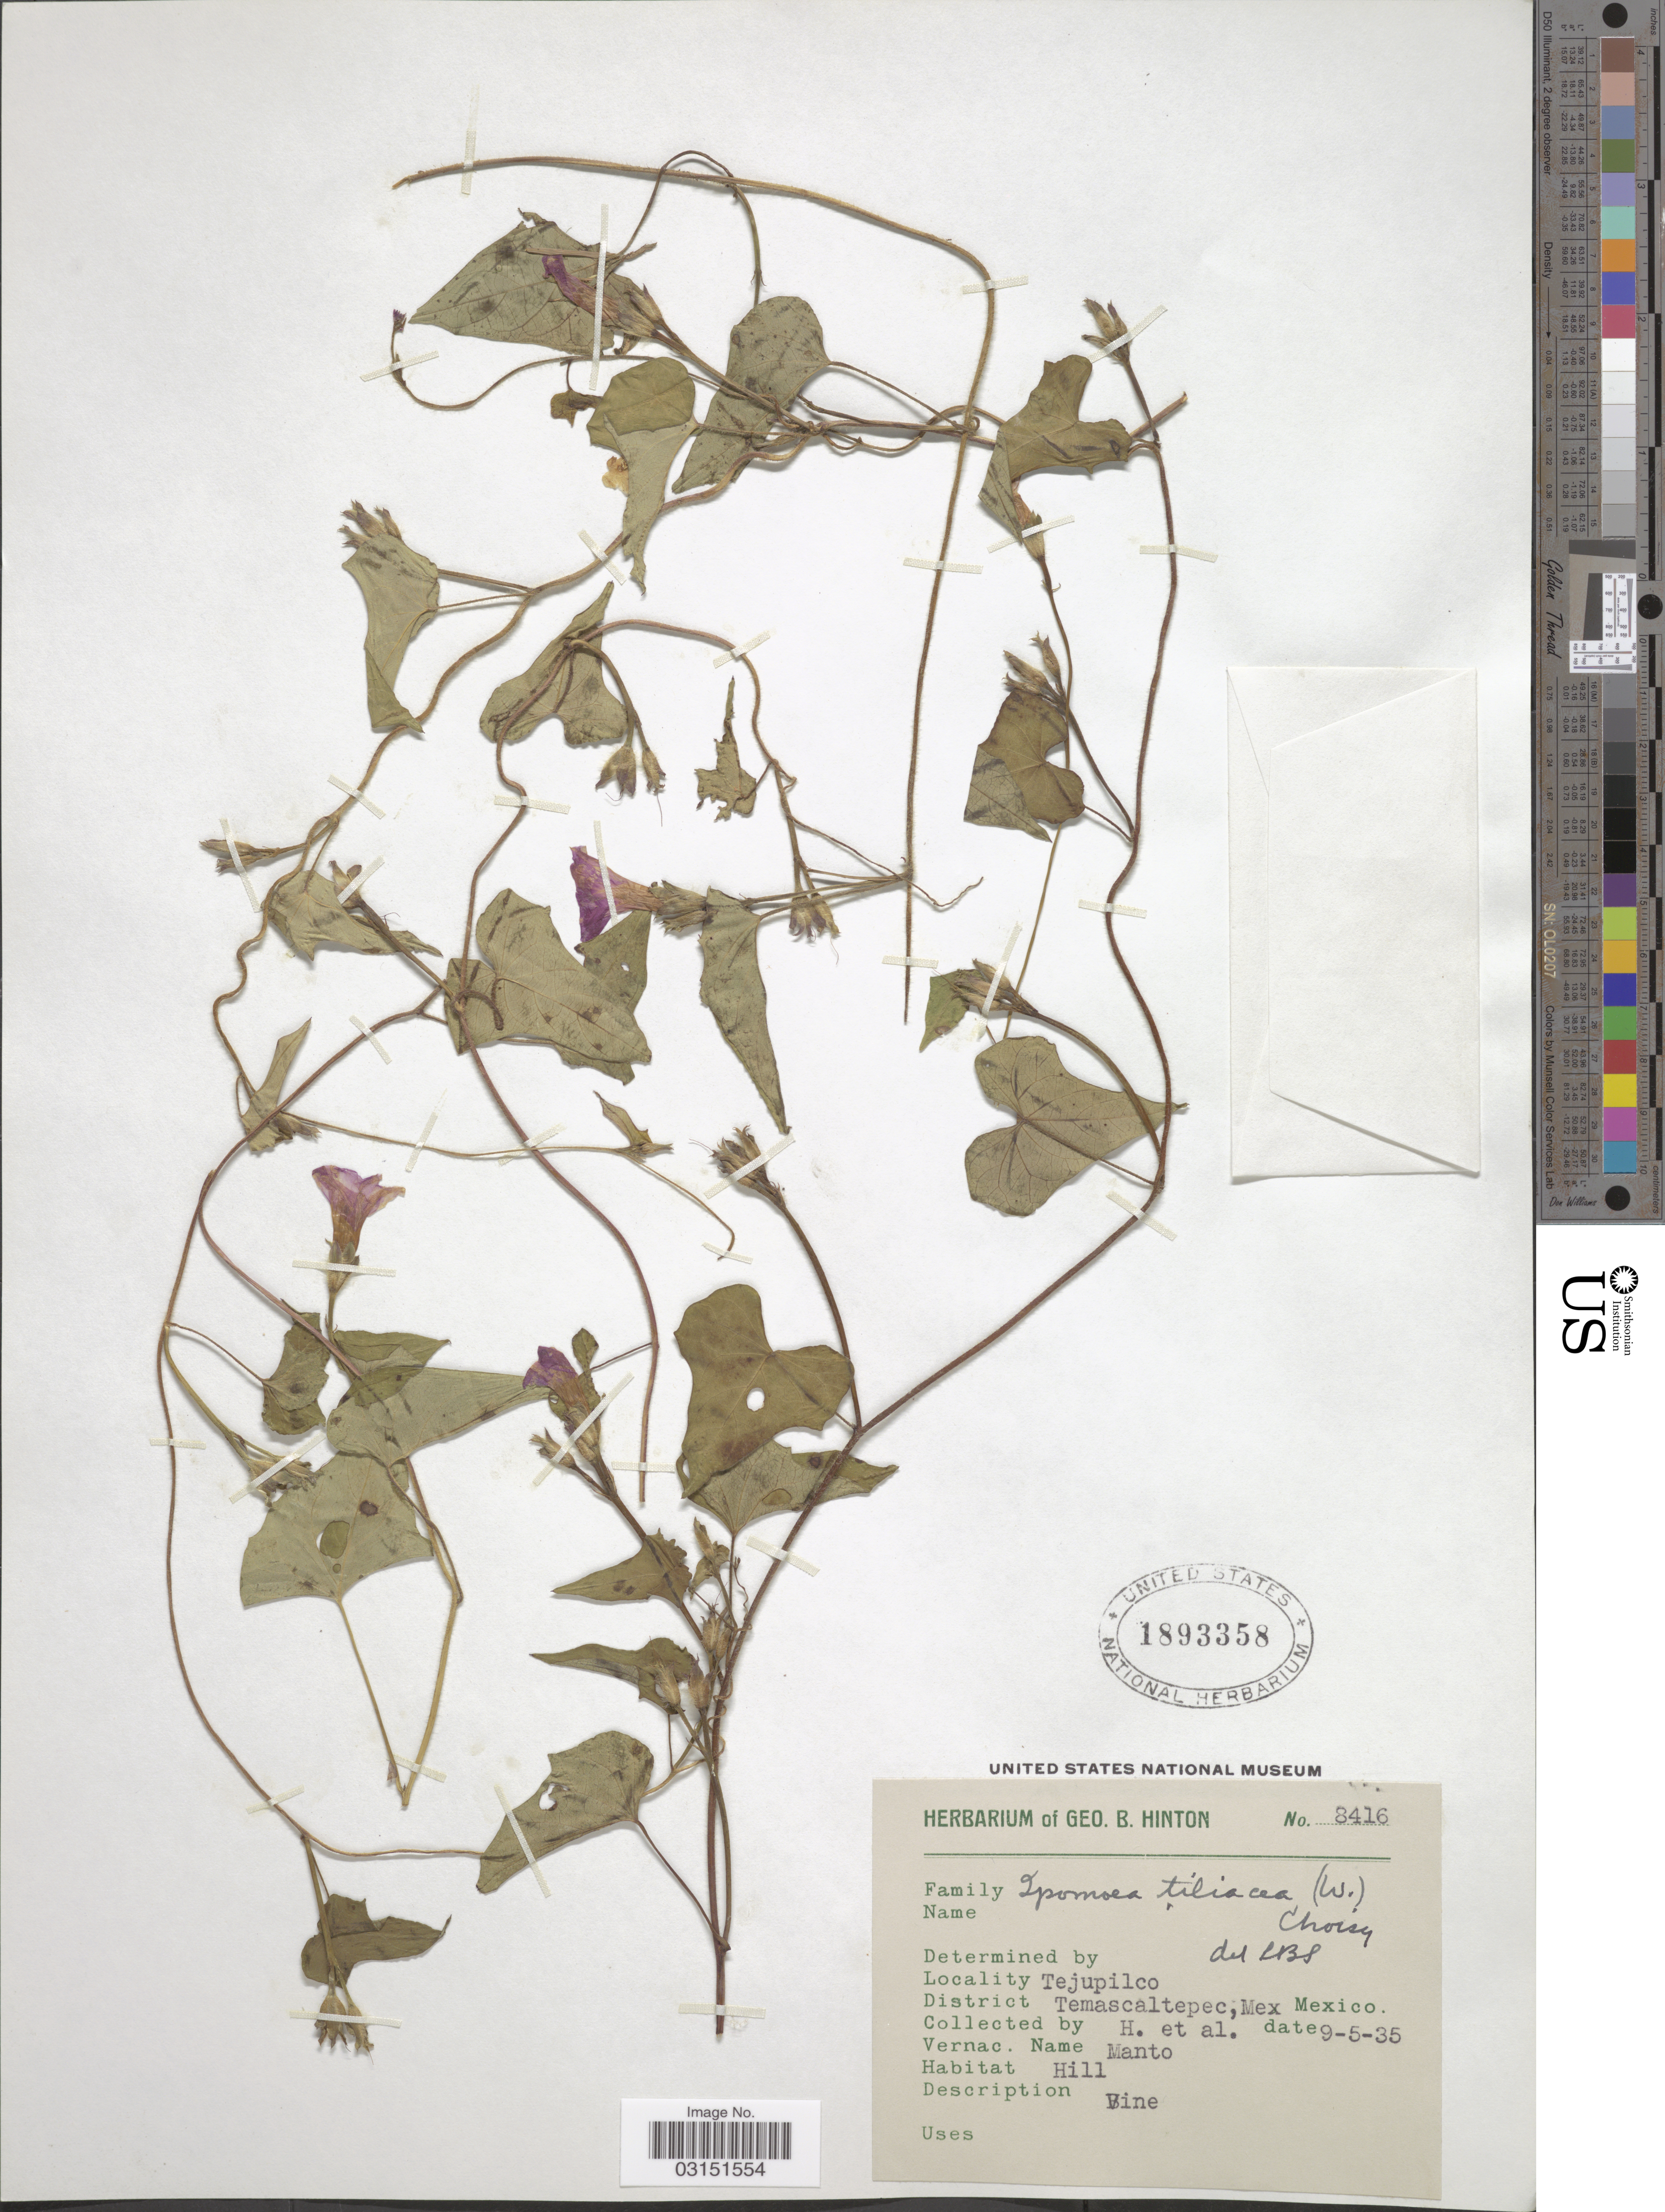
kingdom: Plantae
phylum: Tracheophyta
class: Magnoliopsida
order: Solanales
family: Convolvulaceae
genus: Ipomoea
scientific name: Ipomoea trichocarpa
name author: Elliott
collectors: G. B. Hinton & et al.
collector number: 8416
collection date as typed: Transcribed d/m/y: 9/5/35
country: Mexico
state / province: México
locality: Tejupilco. District Temascaltepec.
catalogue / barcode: US 1893358